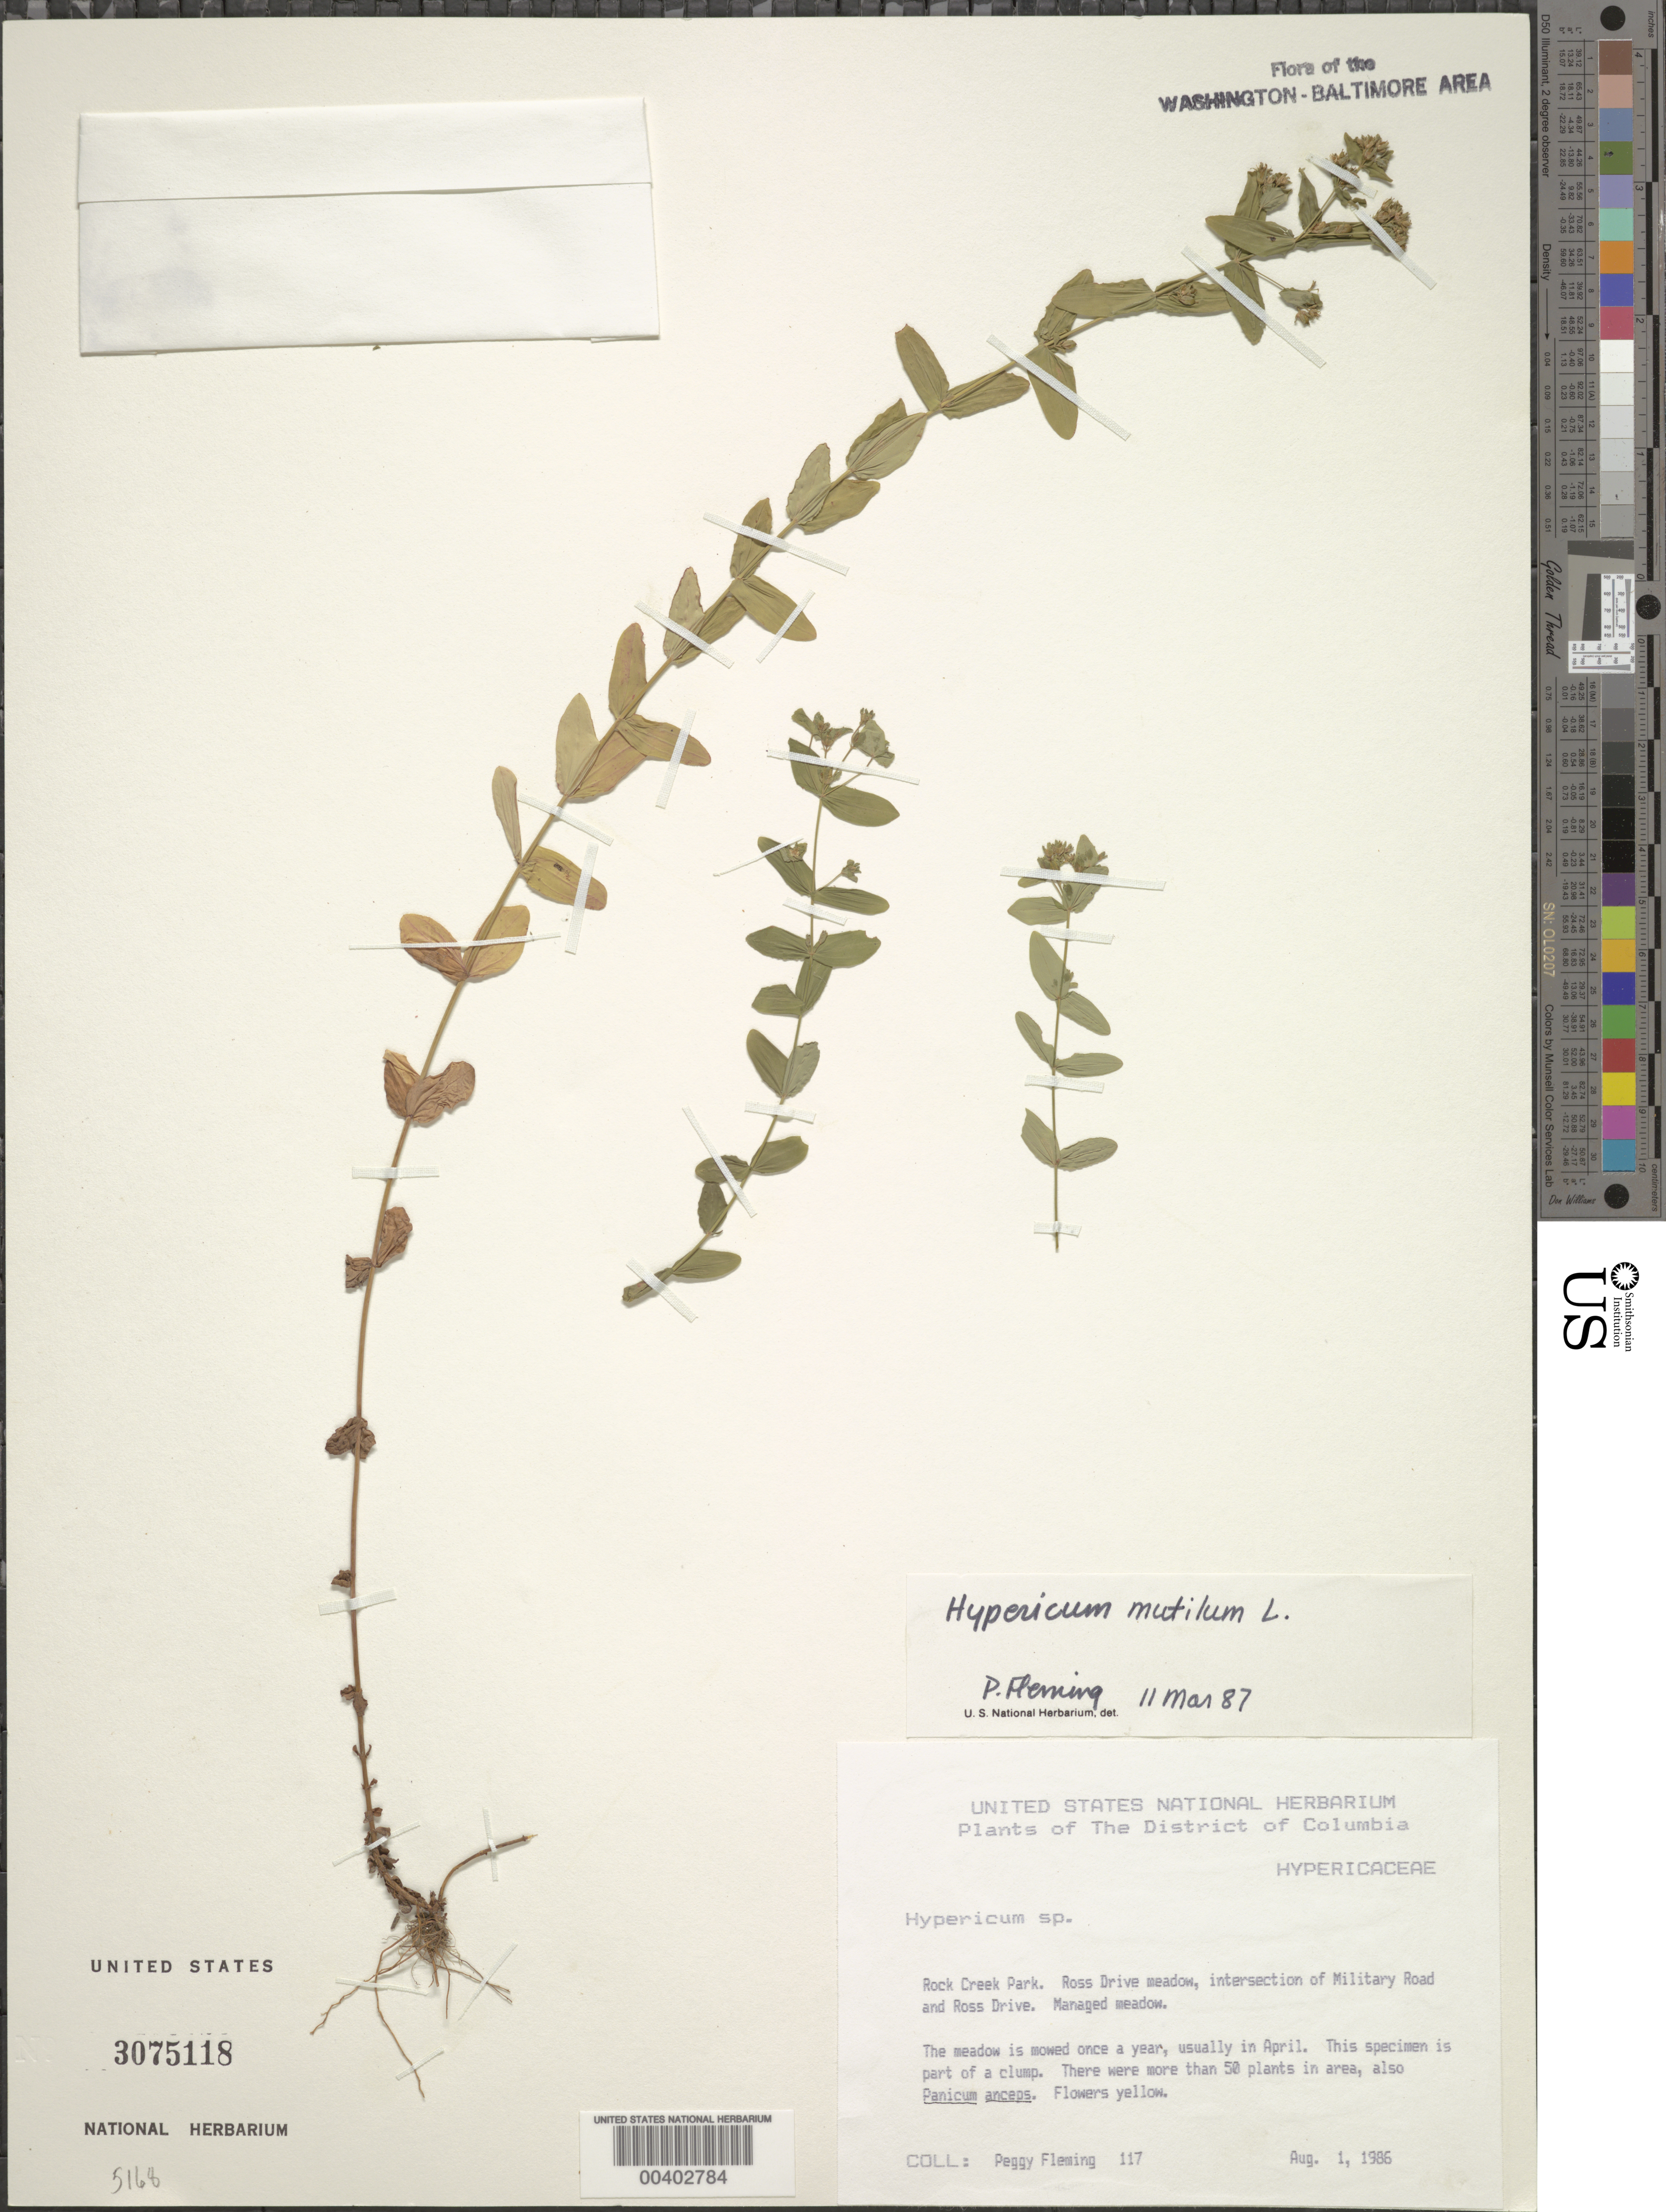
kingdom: Plantae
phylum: Tracheophyta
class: Magnoliopsida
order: Malpighiales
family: Hypericaceae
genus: Hypericum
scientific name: Hypericum mutilum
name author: L.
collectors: P. Fleming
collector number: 117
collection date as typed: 01 Aug 1986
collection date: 1986-08-01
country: United States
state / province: District of Columbia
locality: Rock Creek Park, Ross Drive meadow, at Military Road Rock Creek Park & vicinity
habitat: Managed meadow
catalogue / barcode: US 3075118